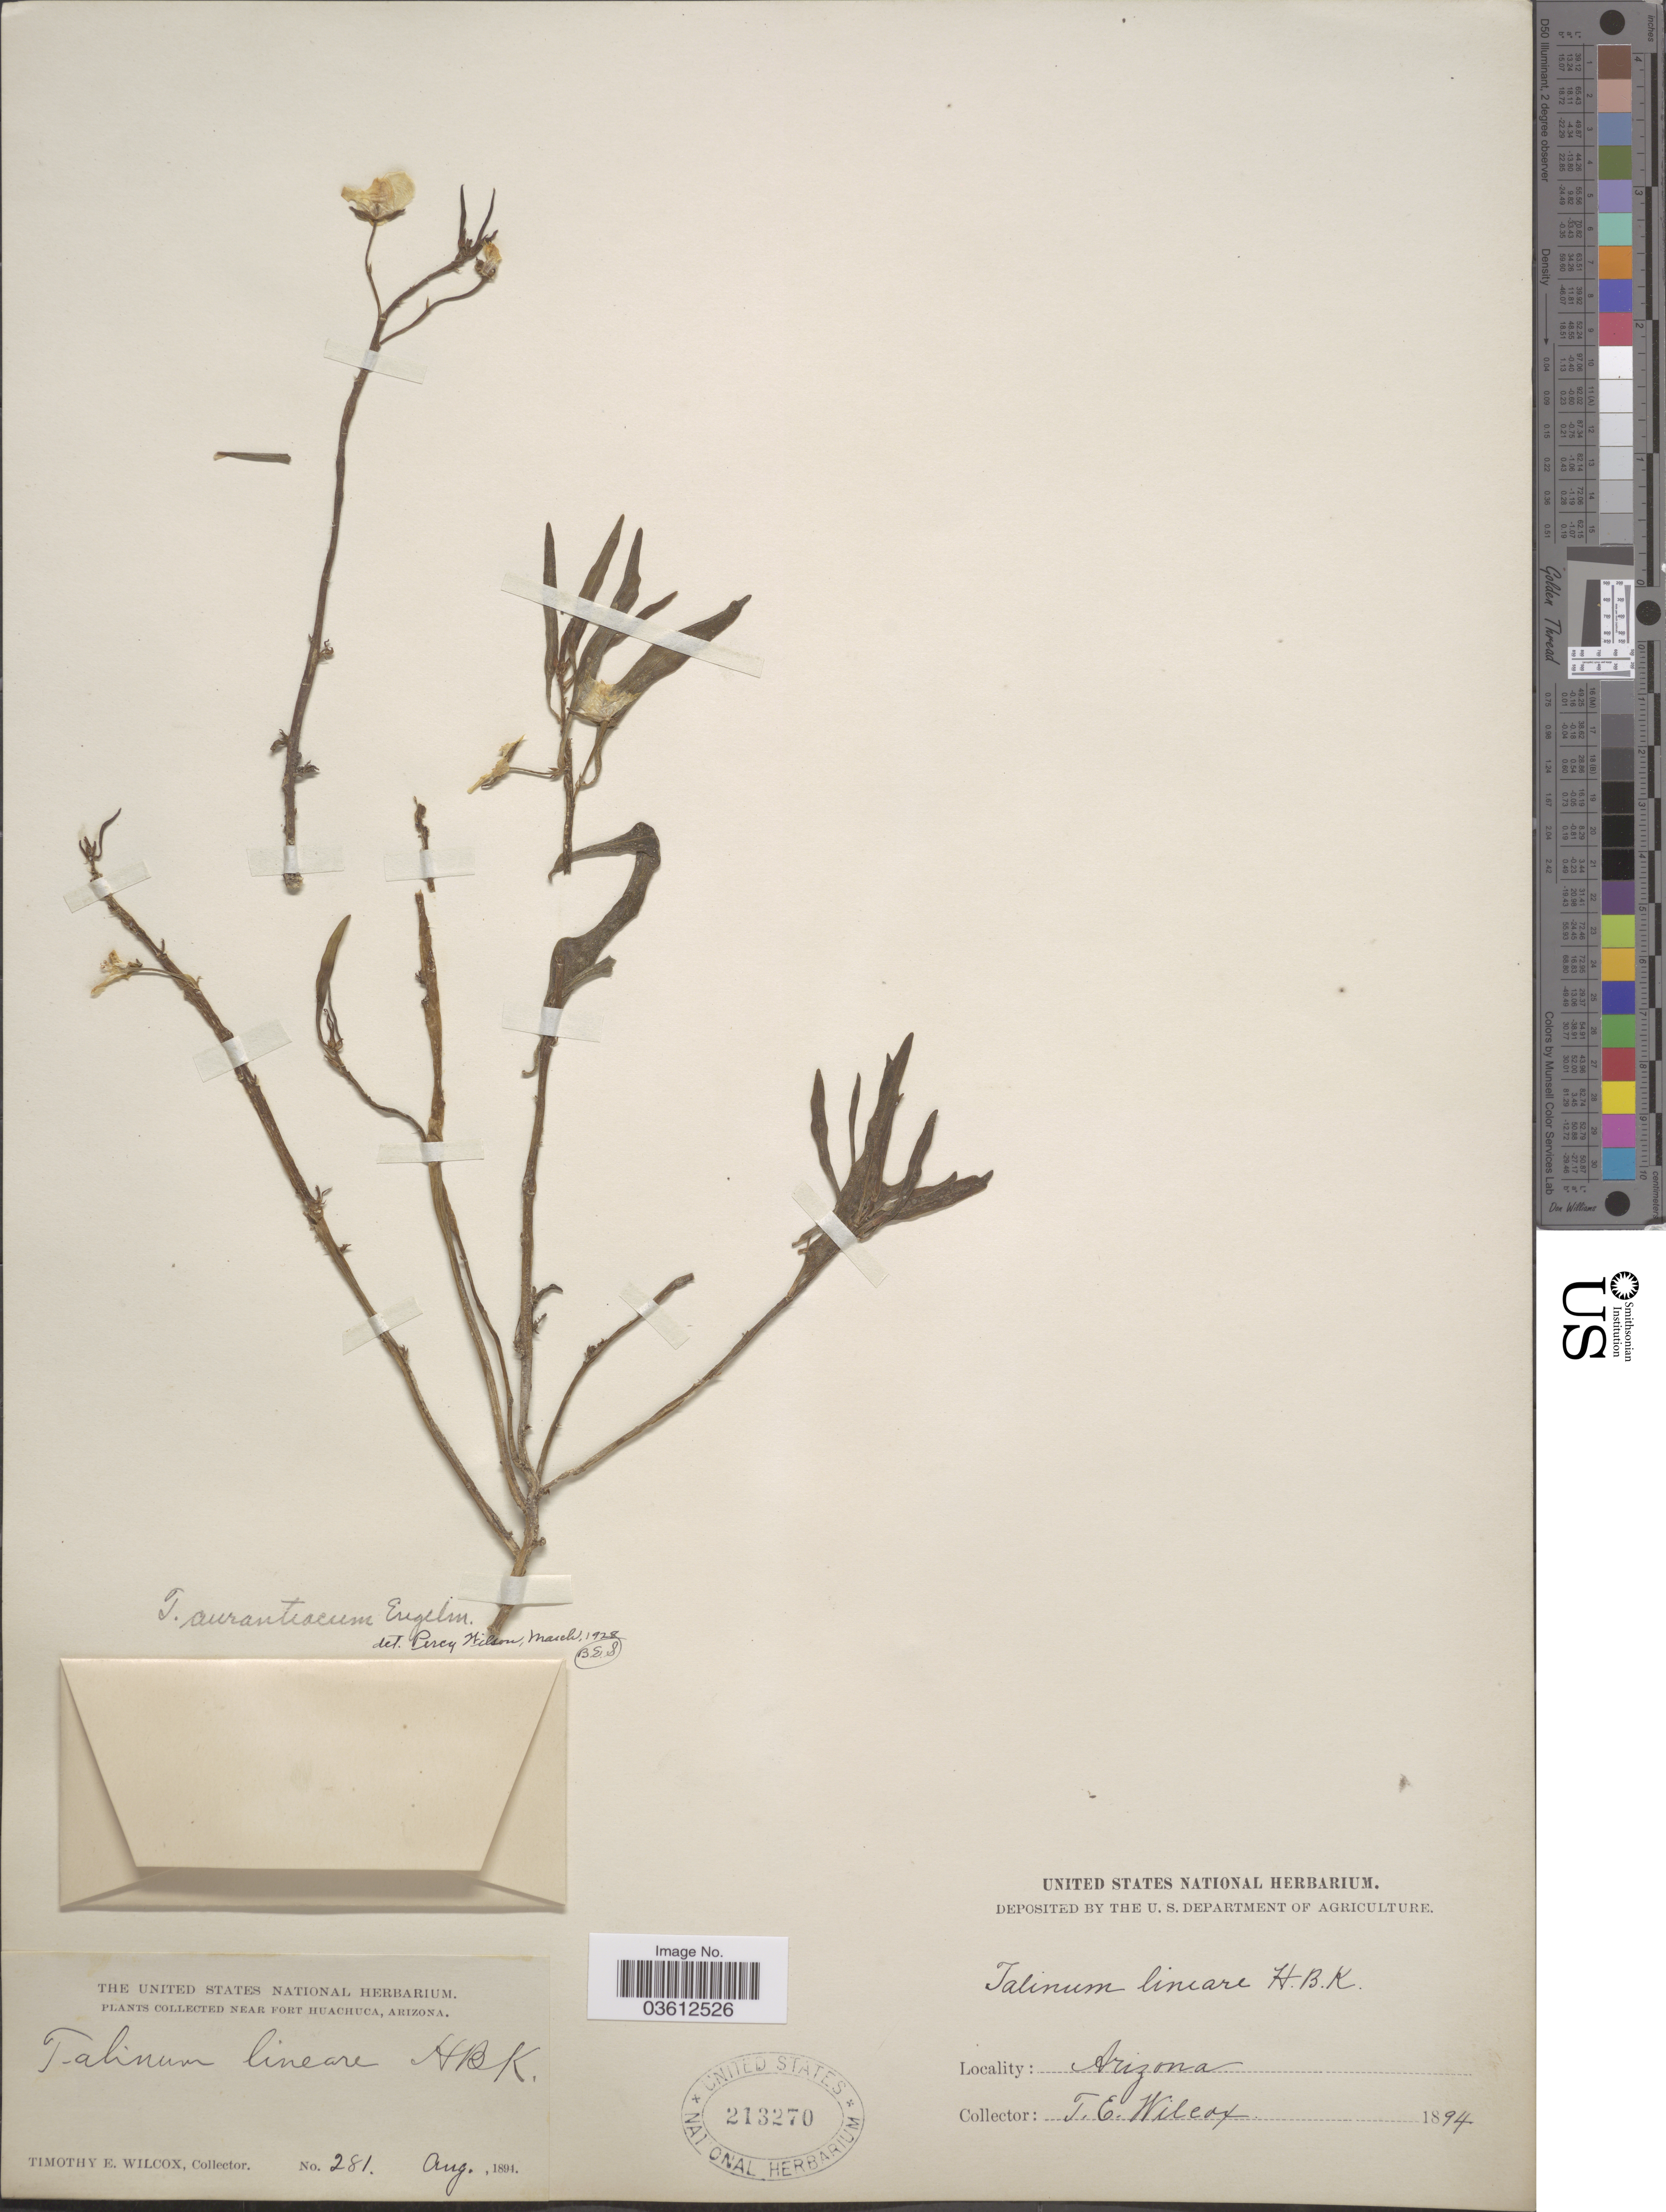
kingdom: Plantae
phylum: Tracheophyta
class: Magnoliopsida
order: Caryophyllales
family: Talinaceae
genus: Talinum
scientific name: Talinum aurantiacum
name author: Engelm. in A. Gray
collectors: T. E. Wilcox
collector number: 281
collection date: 1894-08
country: United States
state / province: Arizona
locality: Near Fort Huachuca.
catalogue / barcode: US 213270